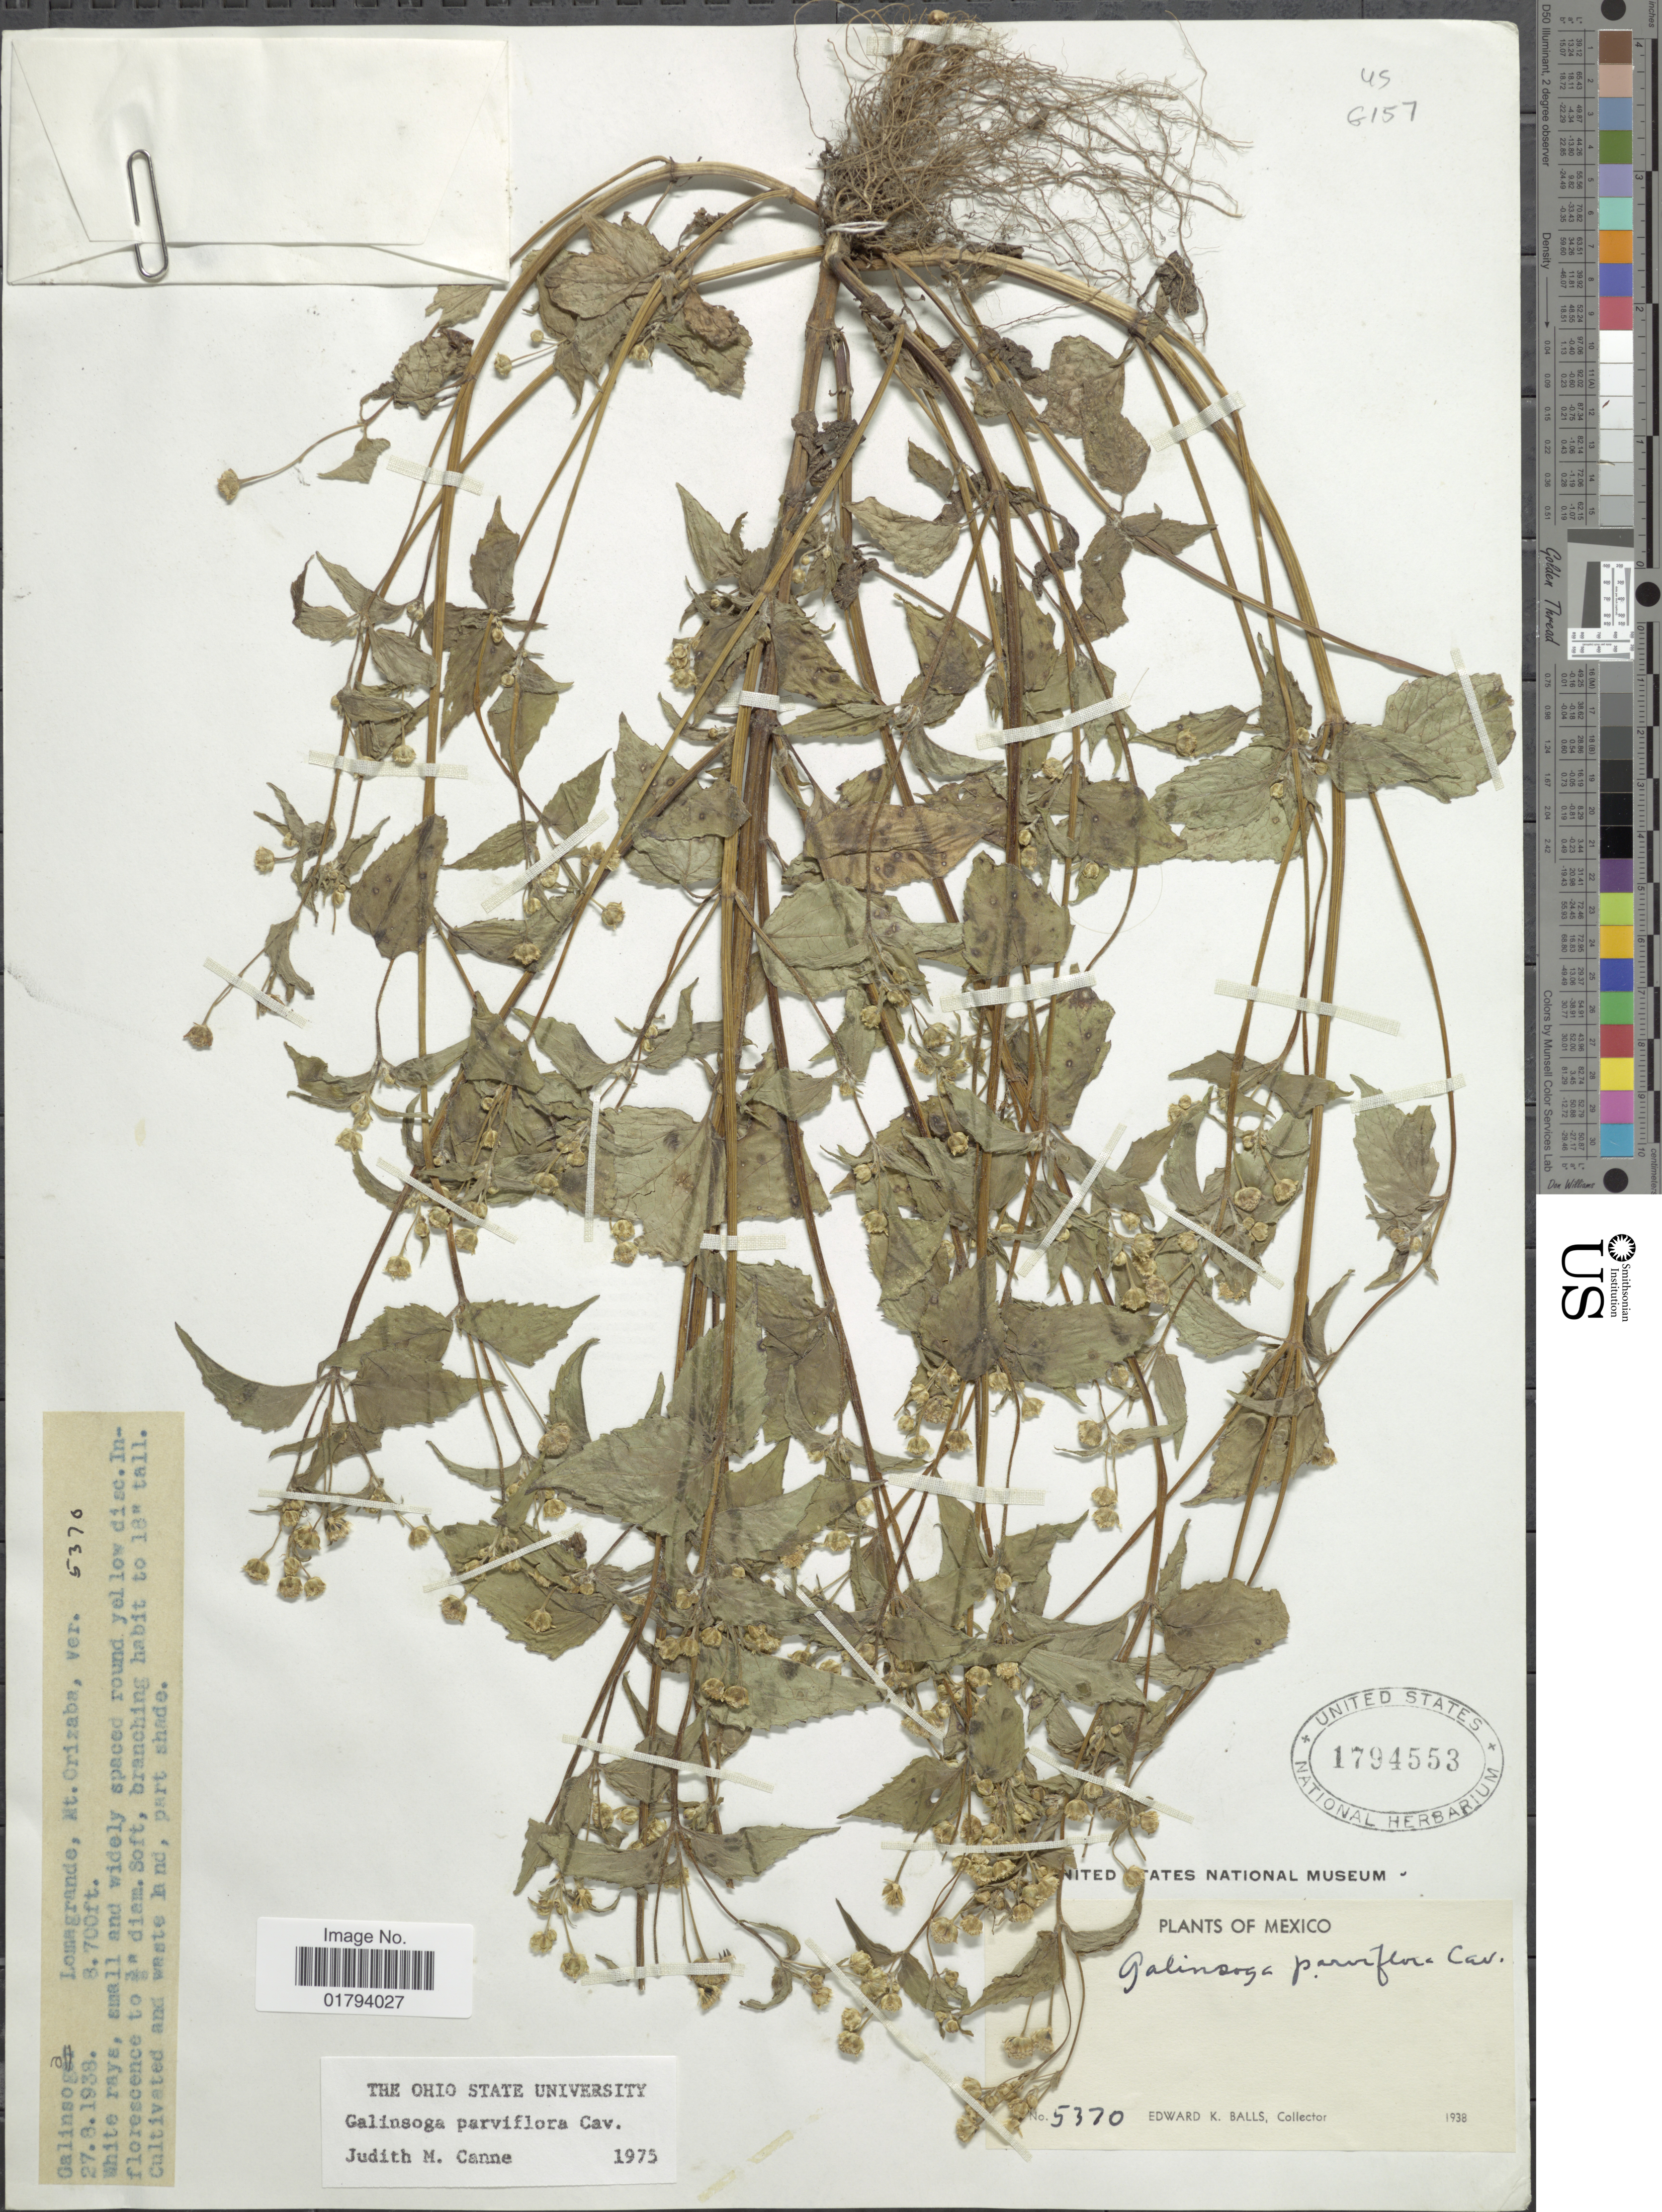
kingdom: Plantae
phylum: Tracheophyta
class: Magnoliopsida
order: Asterales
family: Asteraceae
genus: Galinsoga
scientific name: Galinsoga parviflora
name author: Cav.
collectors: E. K. Balls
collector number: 5370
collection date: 1938-08-27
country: Mexico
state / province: Veracruz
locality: Lomagrande, Mt. Orizaba, Ver.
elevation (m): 2652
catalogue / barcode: US 1794553